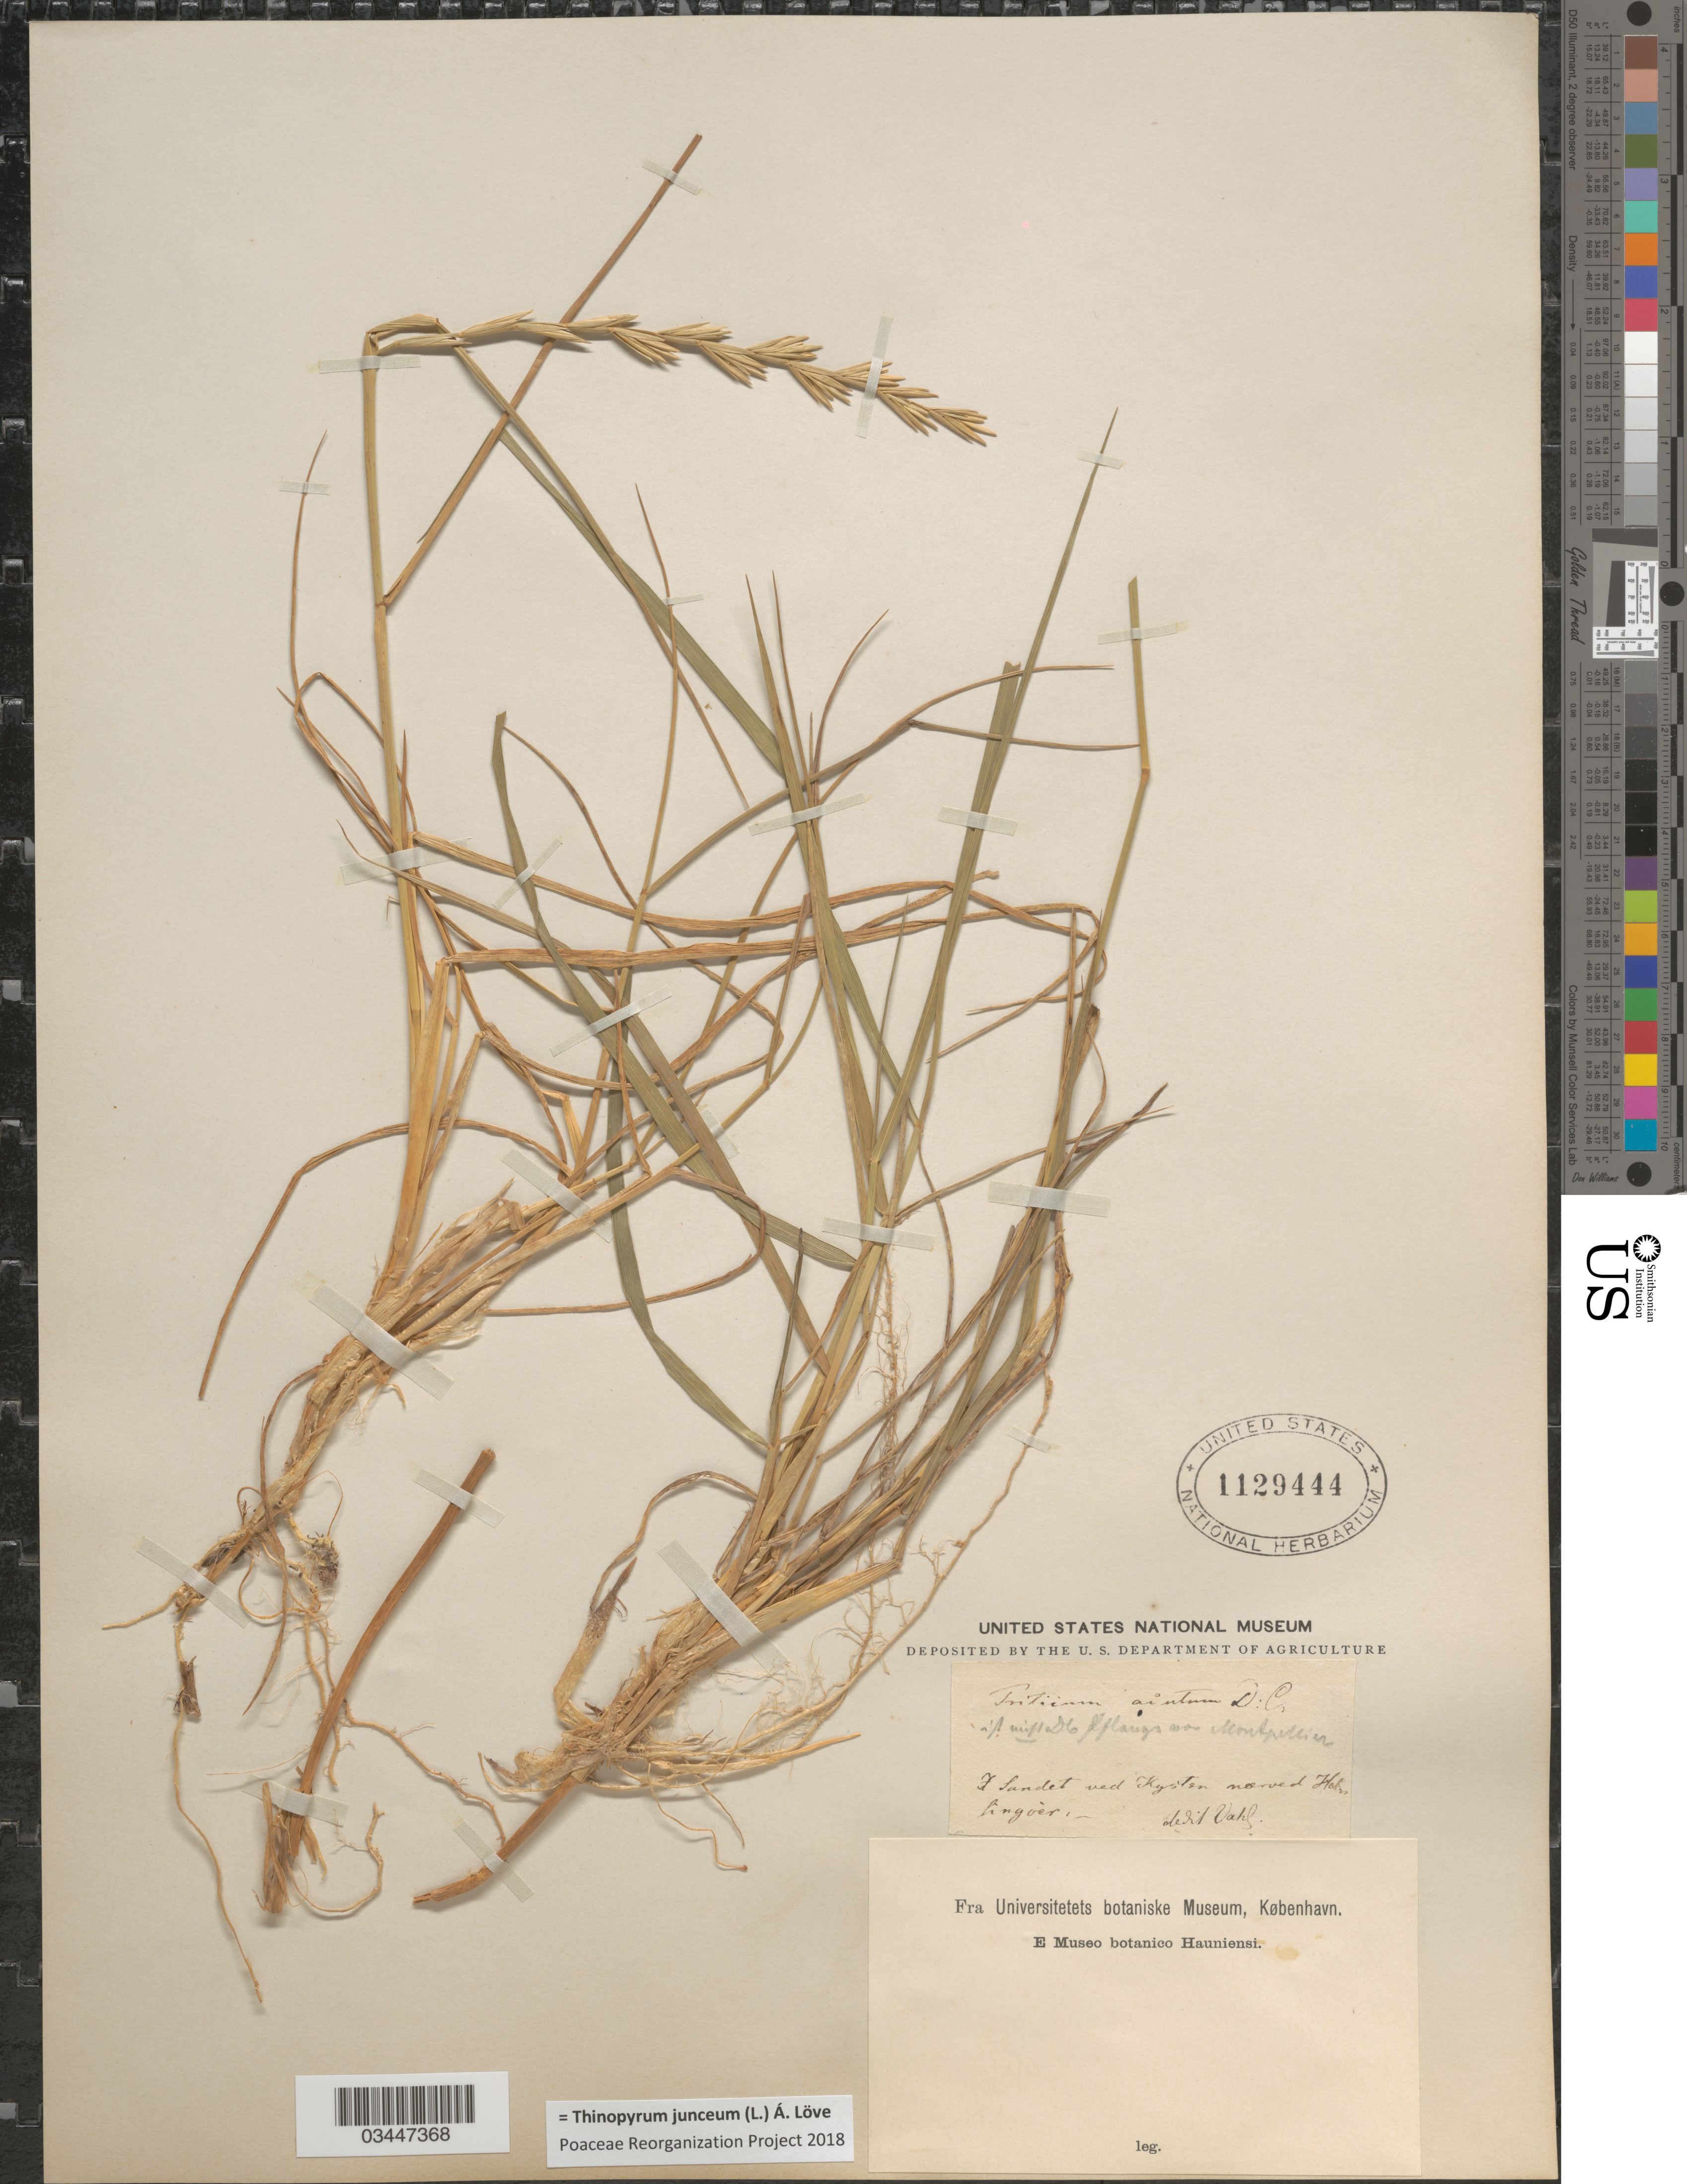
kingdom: Plantae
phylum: Tracheophyta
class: Liliopsida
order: Poales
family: Poaceae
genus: Thinopyrum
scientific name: Thinopyrum junceum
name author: (L.) Á. Löve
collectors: ex Mus. Bot. Hauniense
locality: F Sandet ved Kysten norved Holm lingver.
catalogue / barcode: US 1129444